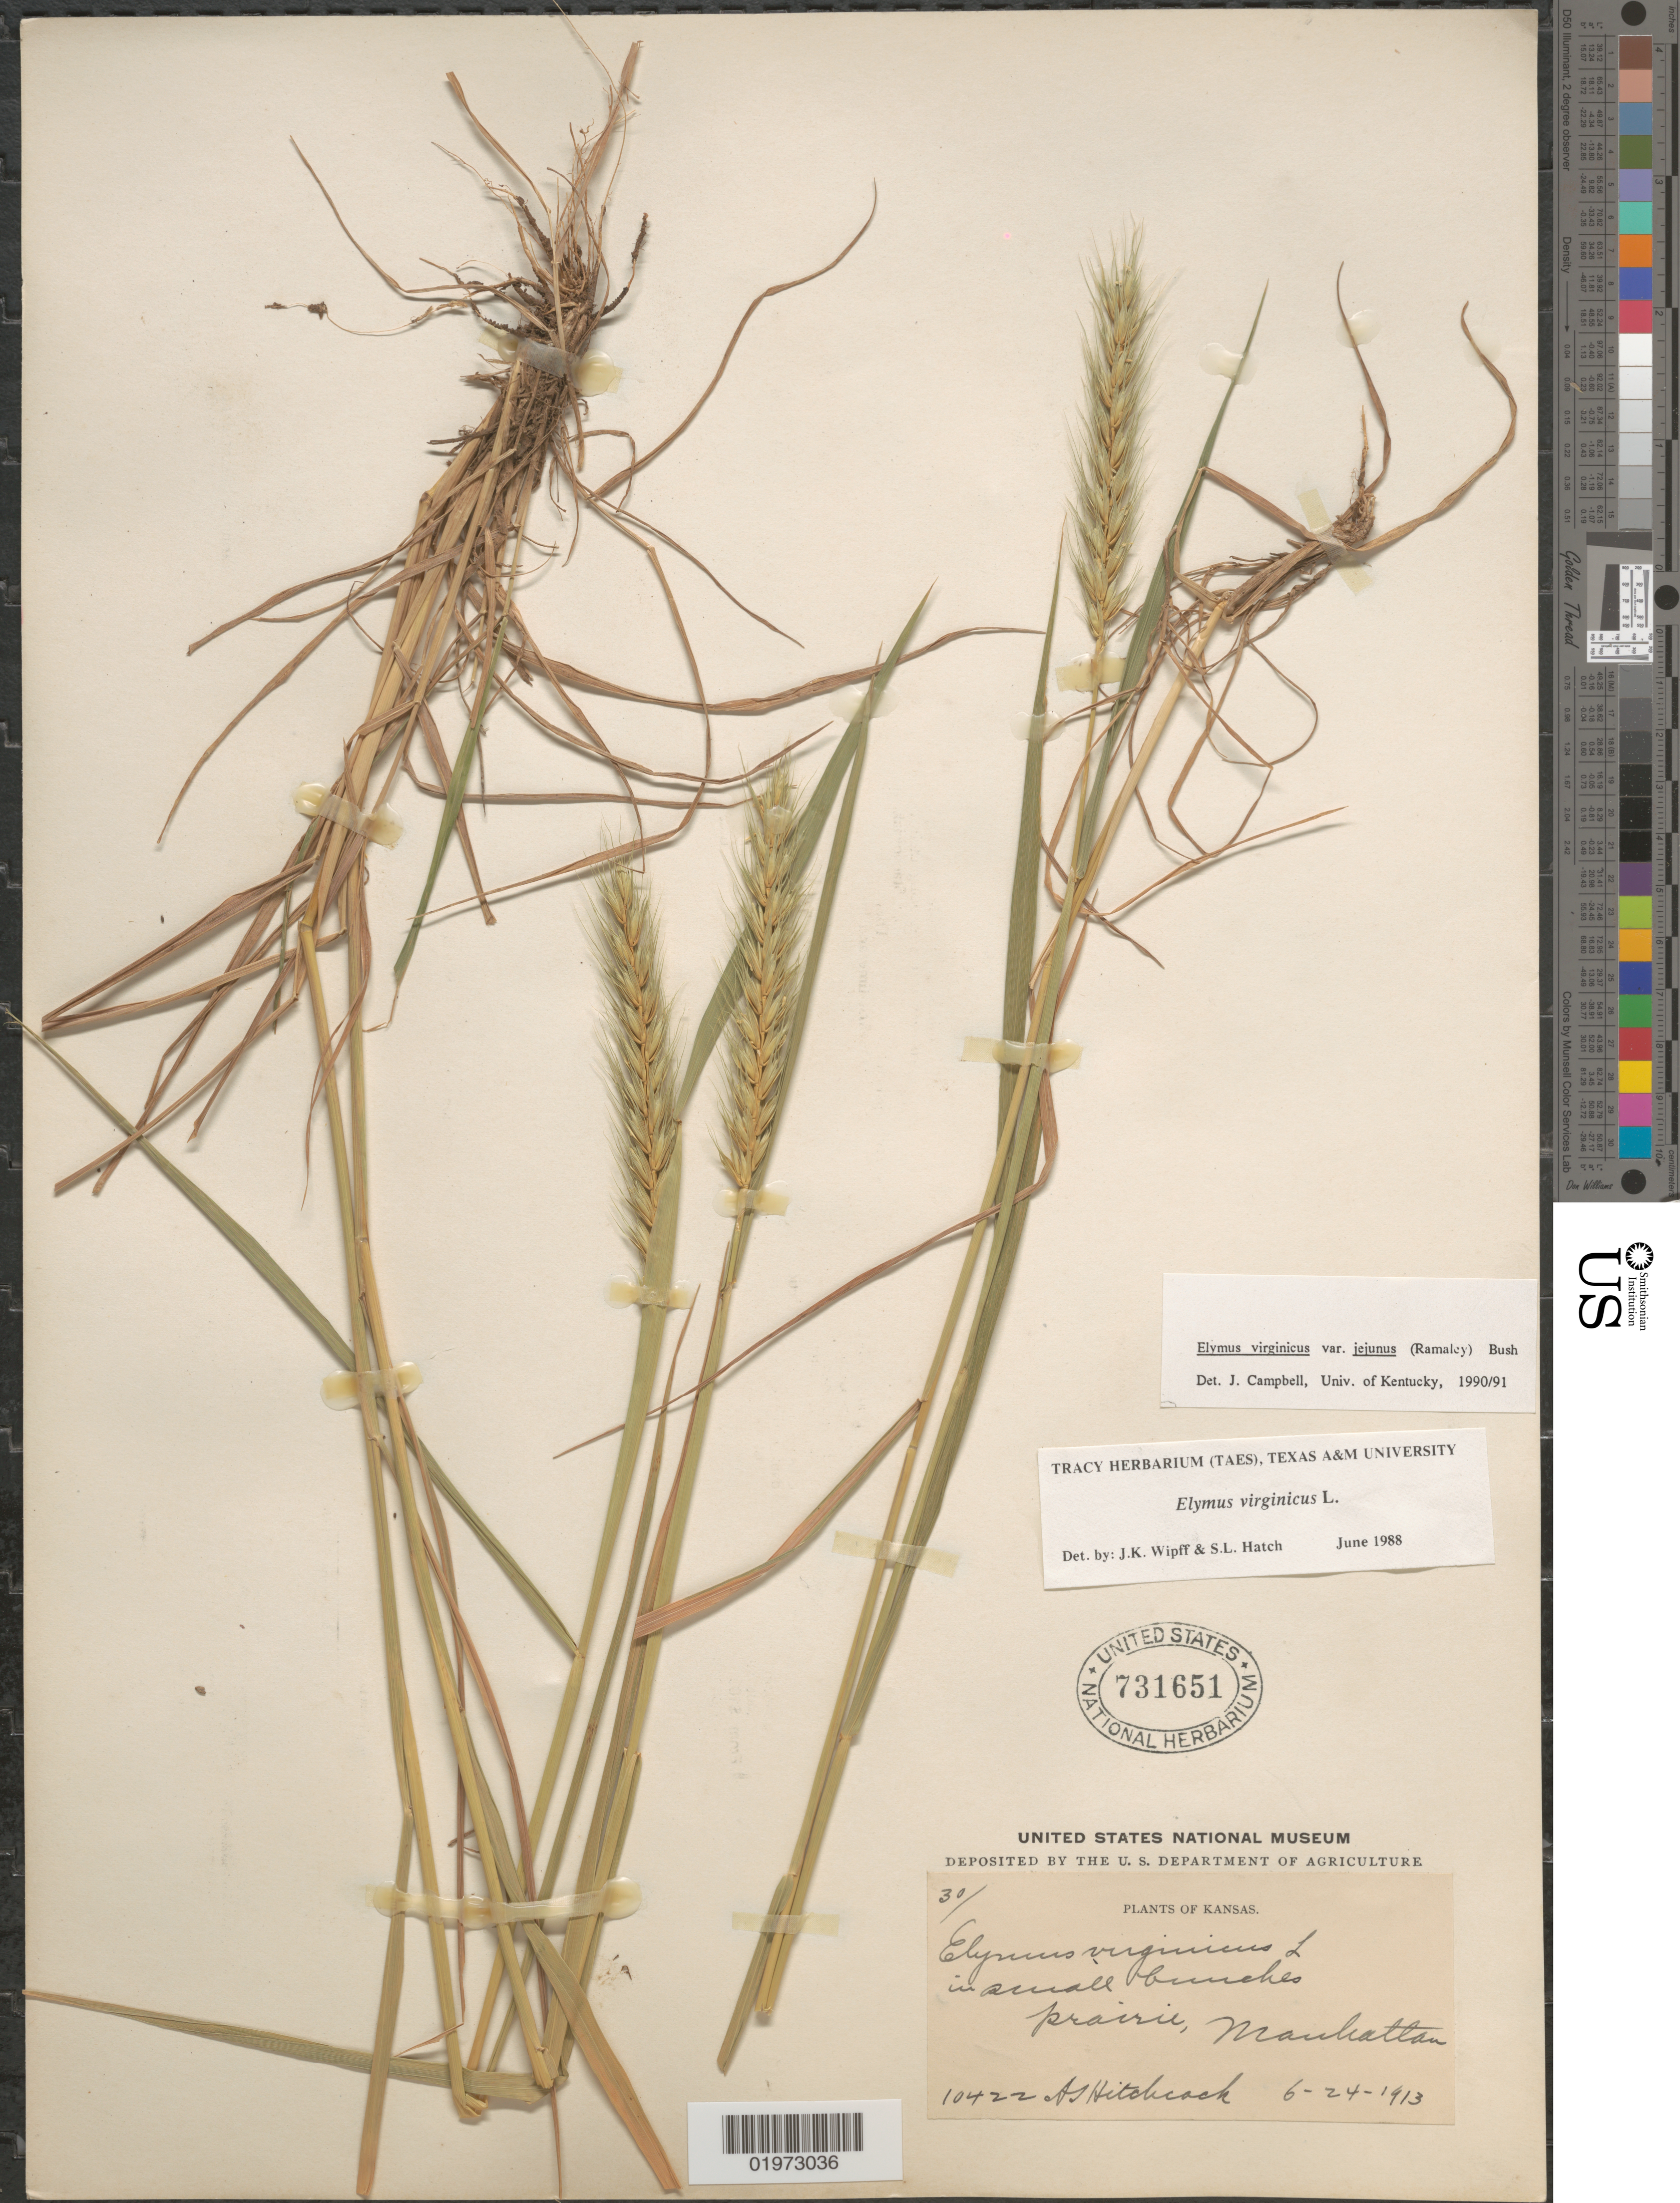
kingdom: Plantae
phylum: Tracheophyta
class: Liliopsida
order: Poales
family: Poaceae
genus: Elymus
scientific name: Elymus virginicus var. virginicus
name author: L.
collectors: A. S. Hitchcock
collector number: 10422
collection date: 1913-06-24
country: United States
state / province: Kansas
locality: In small bunches prairie, Manhattan.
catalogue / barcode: US 731651